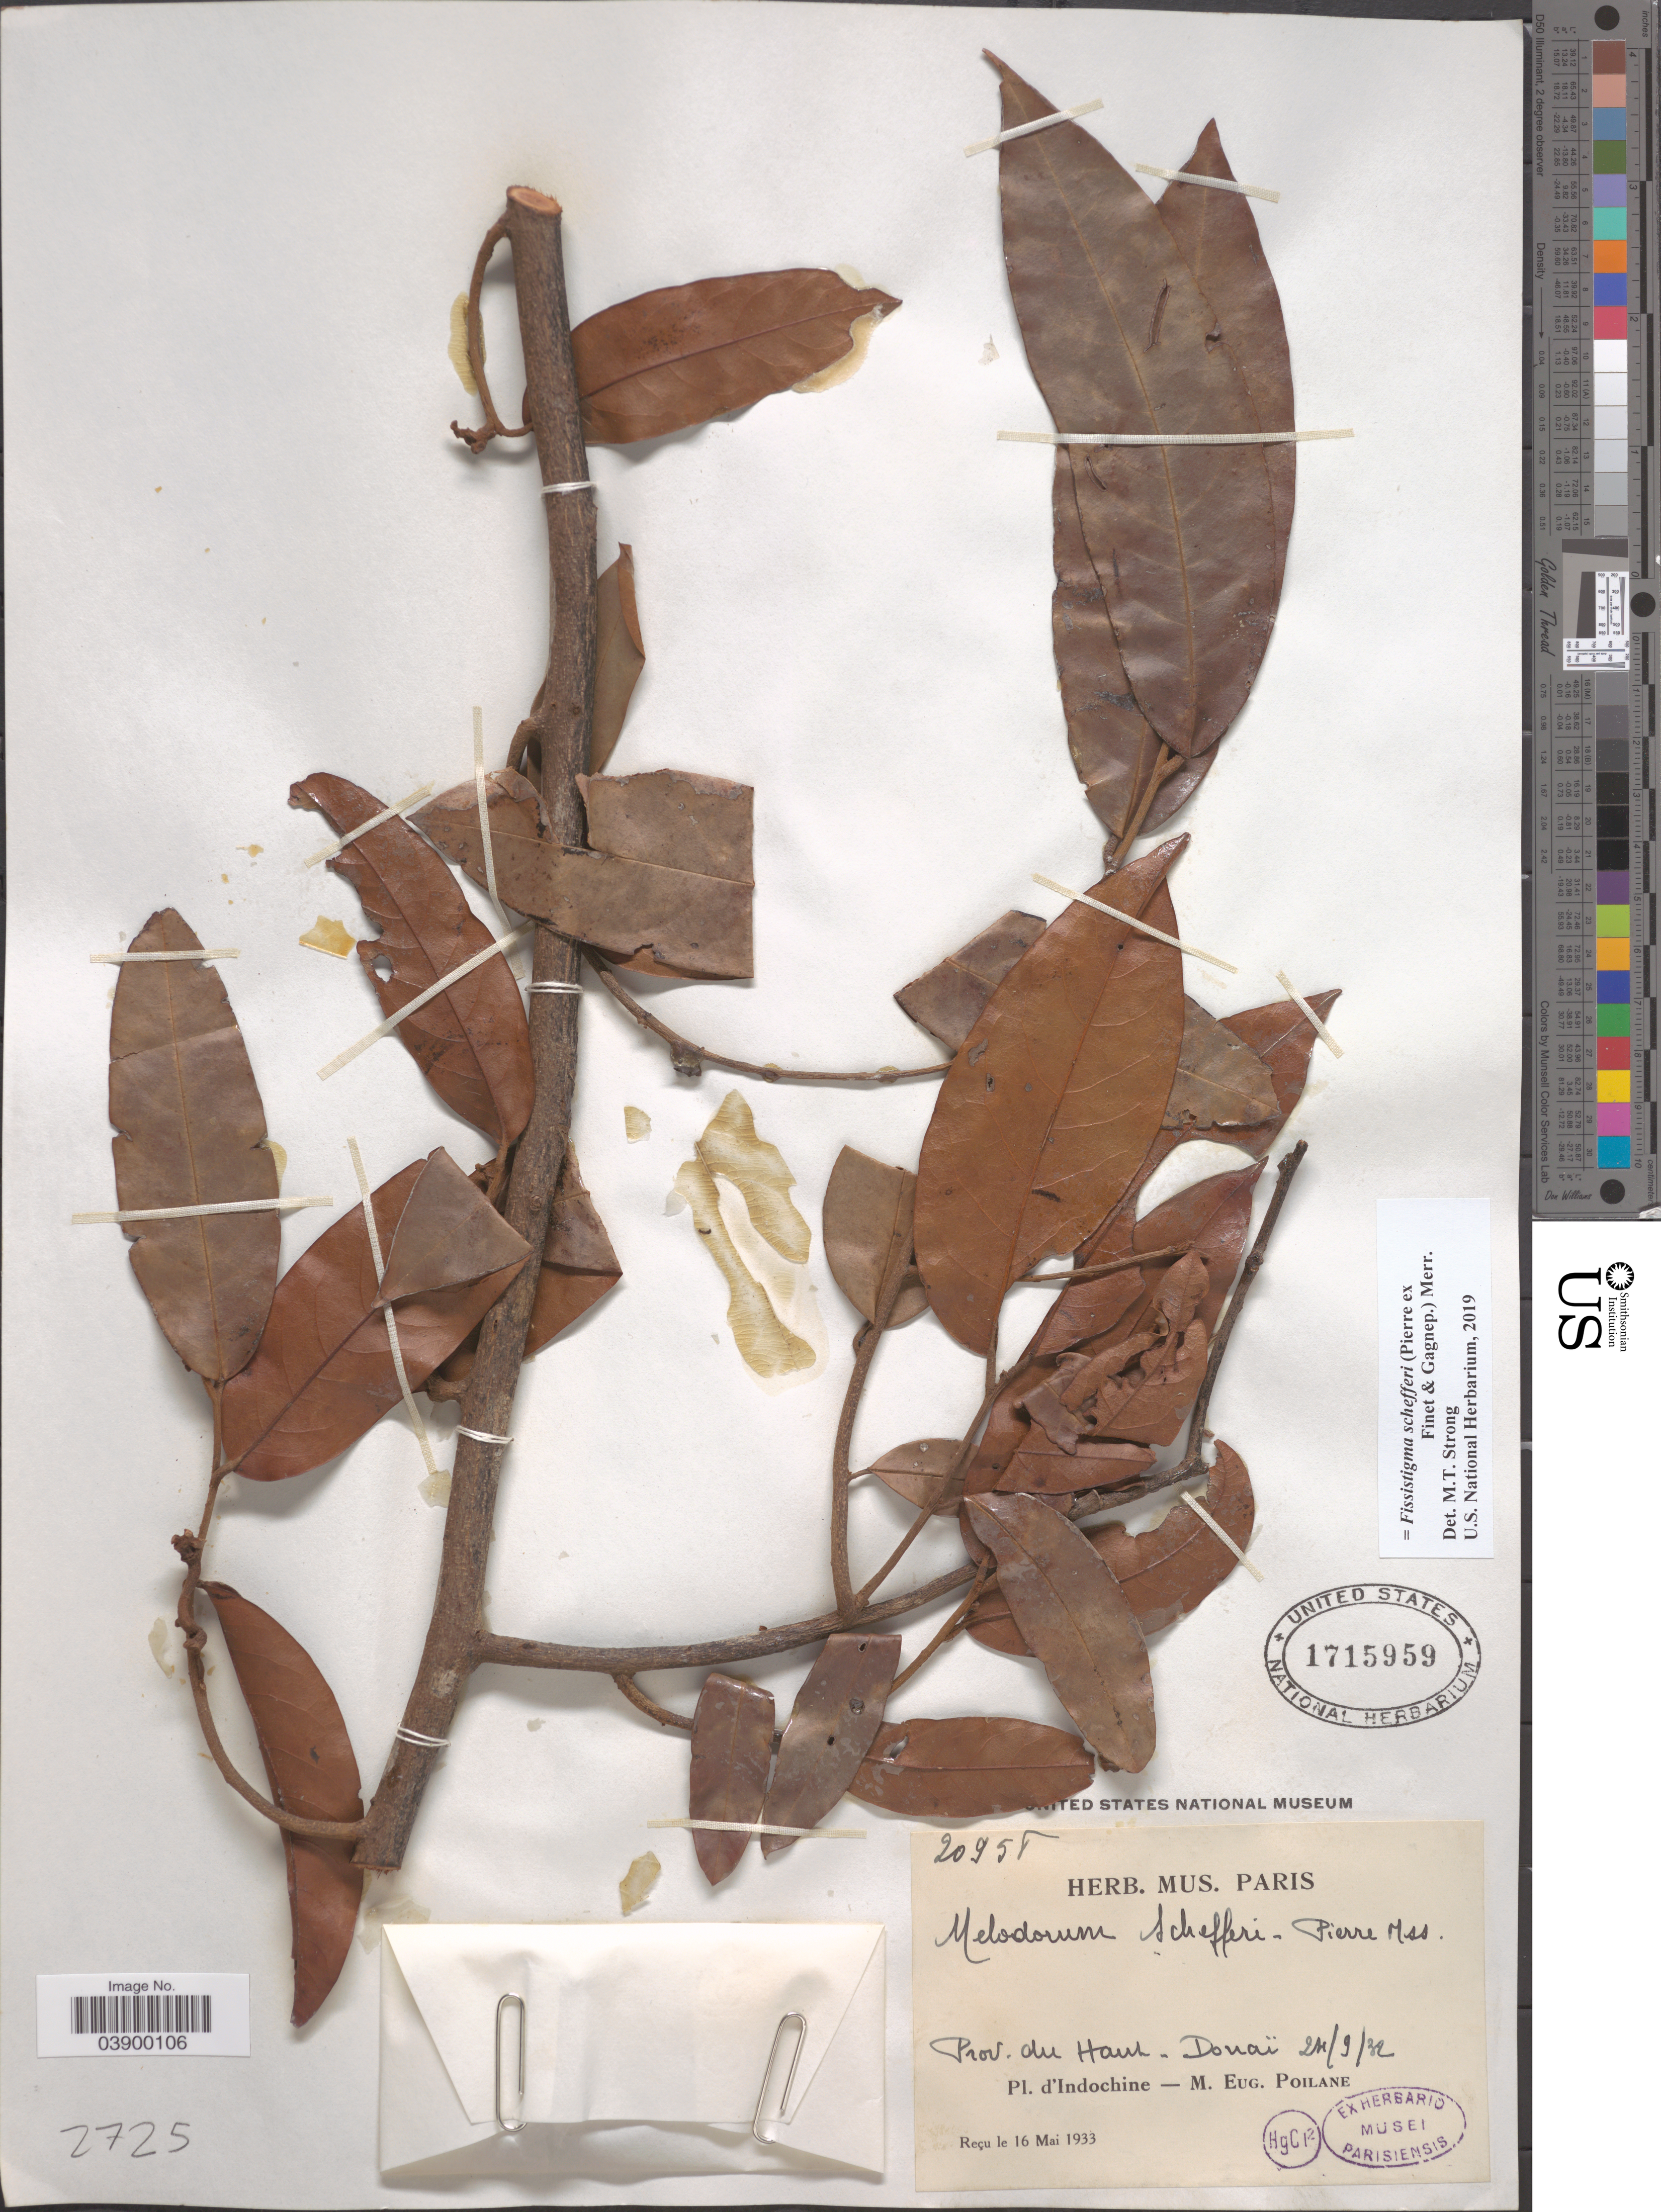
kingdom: Plantae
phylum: Tracheophyta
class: Magnoliopsida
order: Magnoliales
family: Annonaceae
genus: Fissistigma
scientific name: Fissistigma schefferi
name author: (Pierre ex Finet & Gagnep.) Merr.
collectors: M. Poilane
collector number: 20958*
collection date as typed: Transcribed d/m/y: 24/9/32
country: Vietnam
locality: Prov. de Haut-Donaï. Indochine.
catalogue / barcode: US 1715959